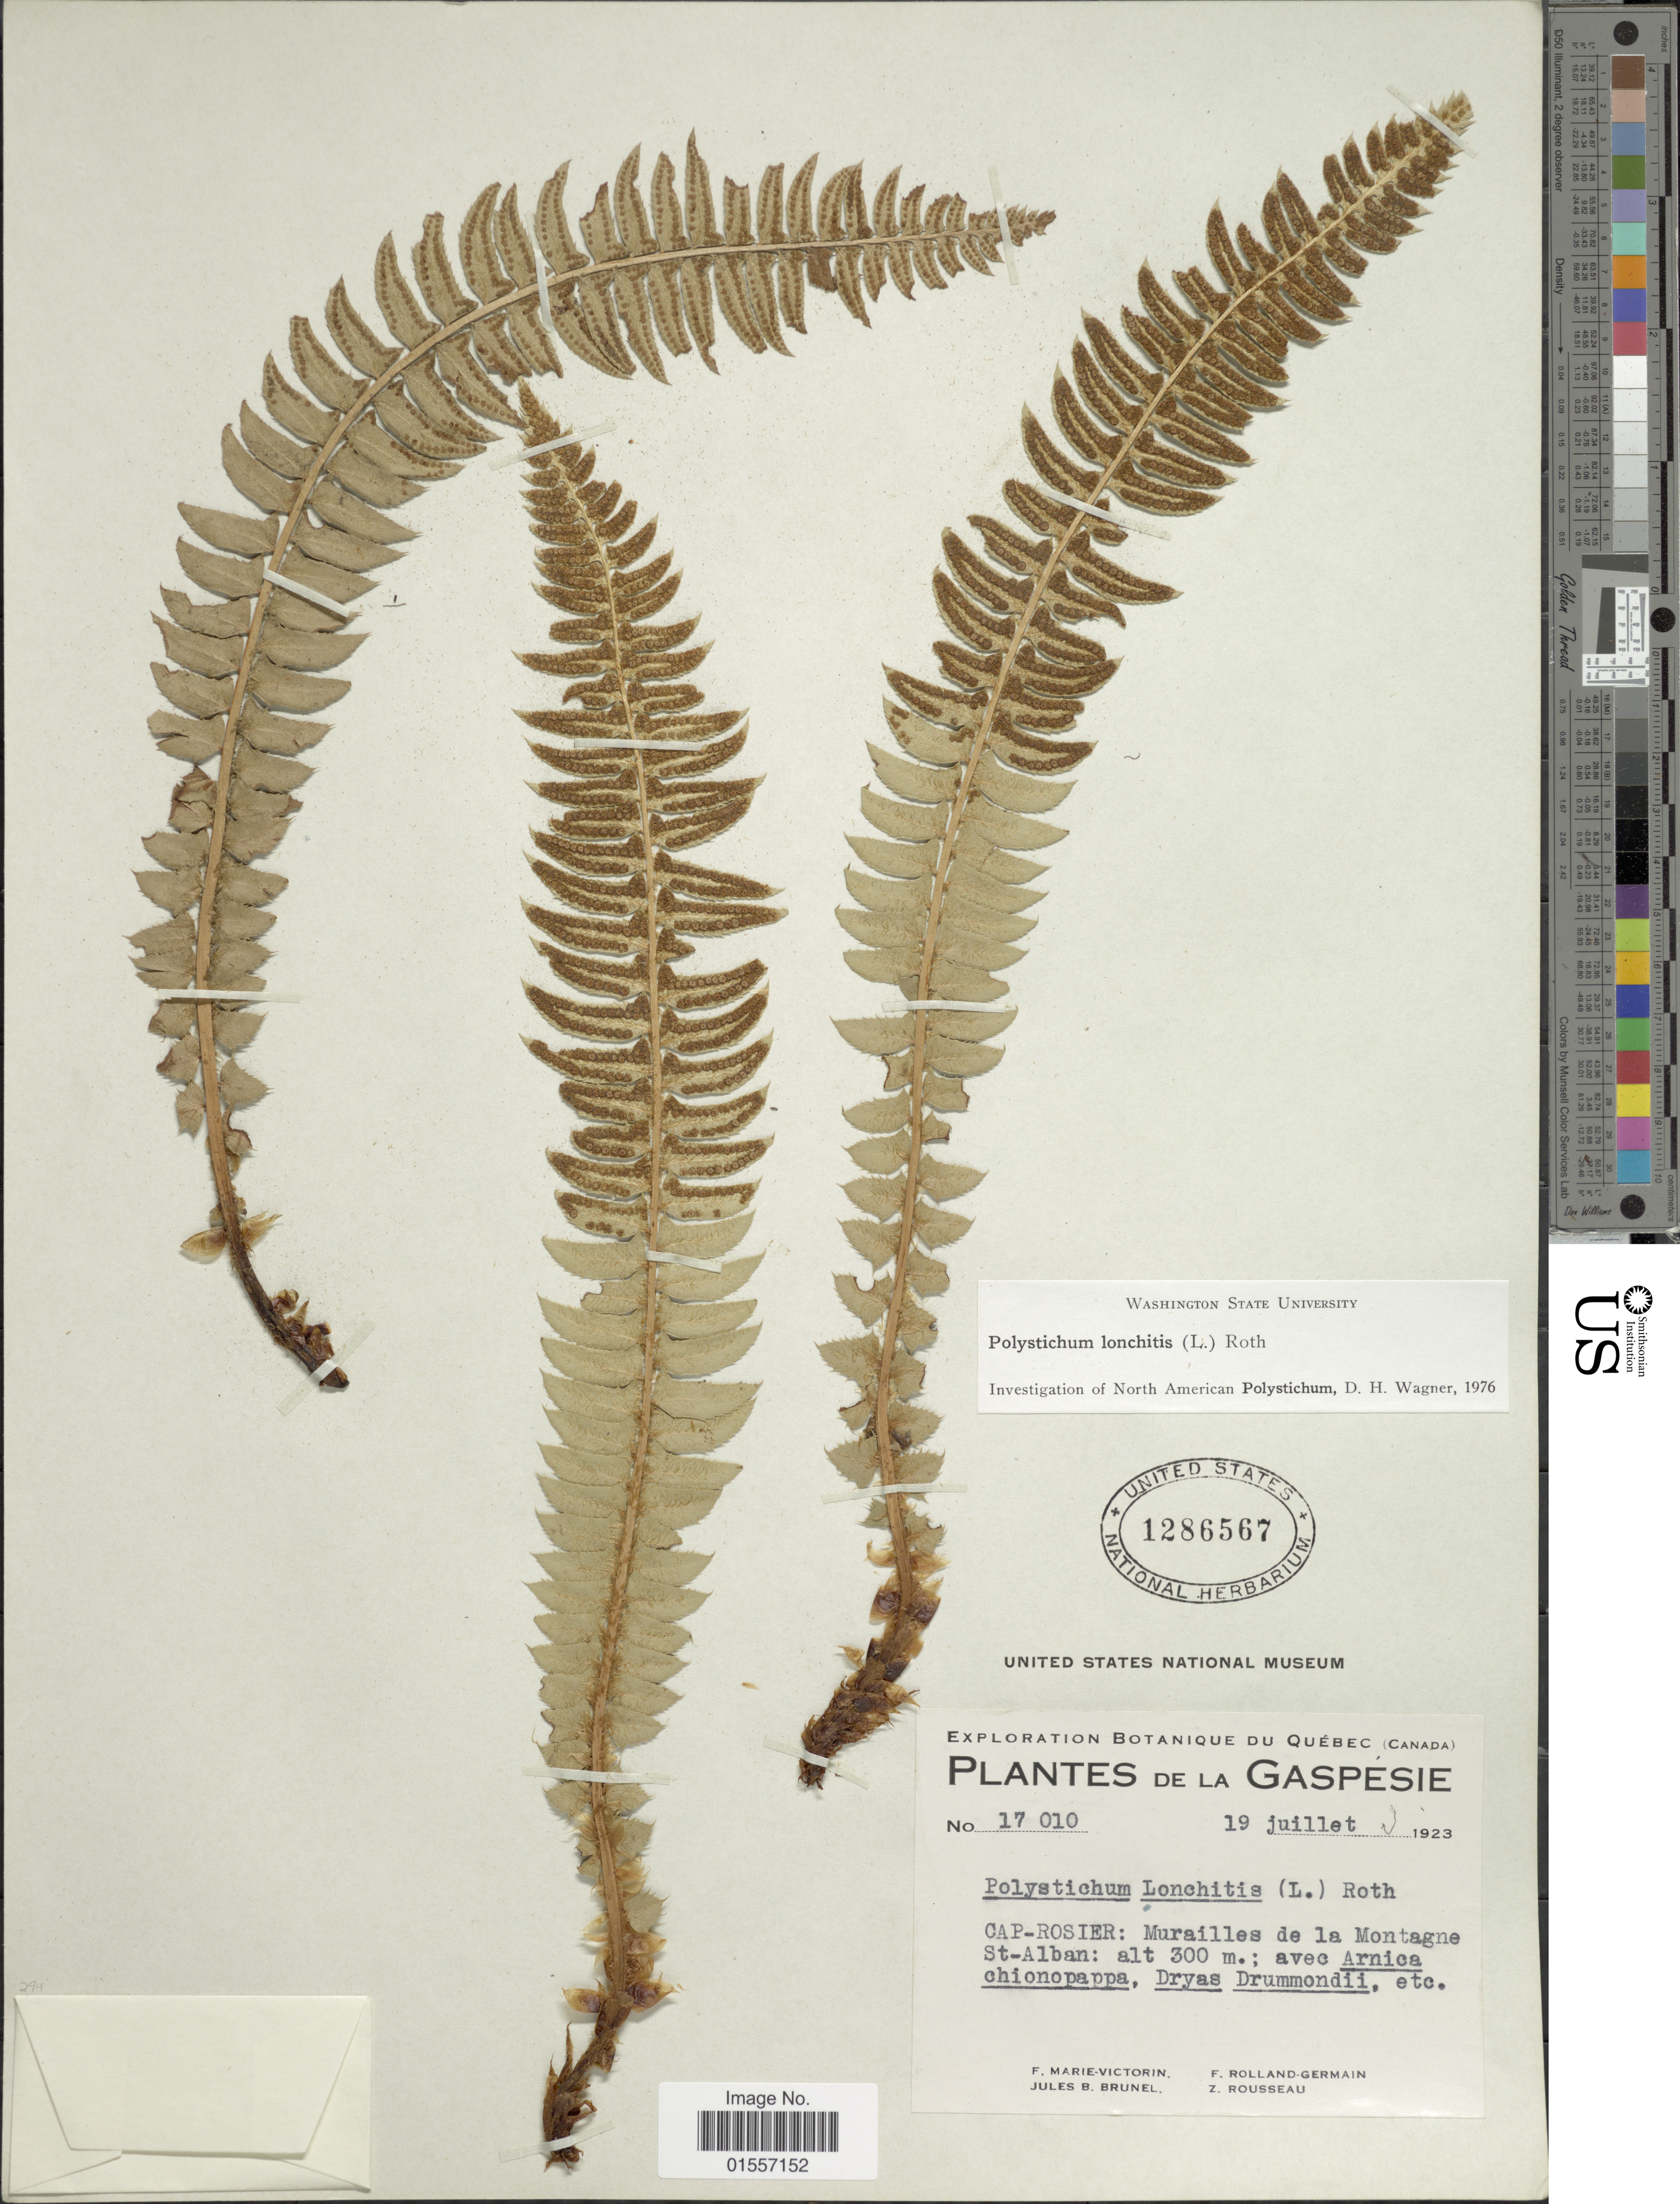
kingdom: Plantae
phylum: Tracheophyta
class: Polypodiopsida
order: Polypodiales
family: Dryopteridaceae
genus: Polystichum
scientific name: Polystichum lonchitis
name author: (Roth) L.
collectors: Fr. Marie-Victorin, J. Brunel, Rolland-Germain & Z. Rousseau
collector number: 17010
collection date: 1923-07-19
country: Canada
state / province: Quebec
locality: De la Gaspesie, Cap-Rosier: Murailles de la Montagne St-Alban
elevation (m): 300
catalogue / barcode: US 1286567